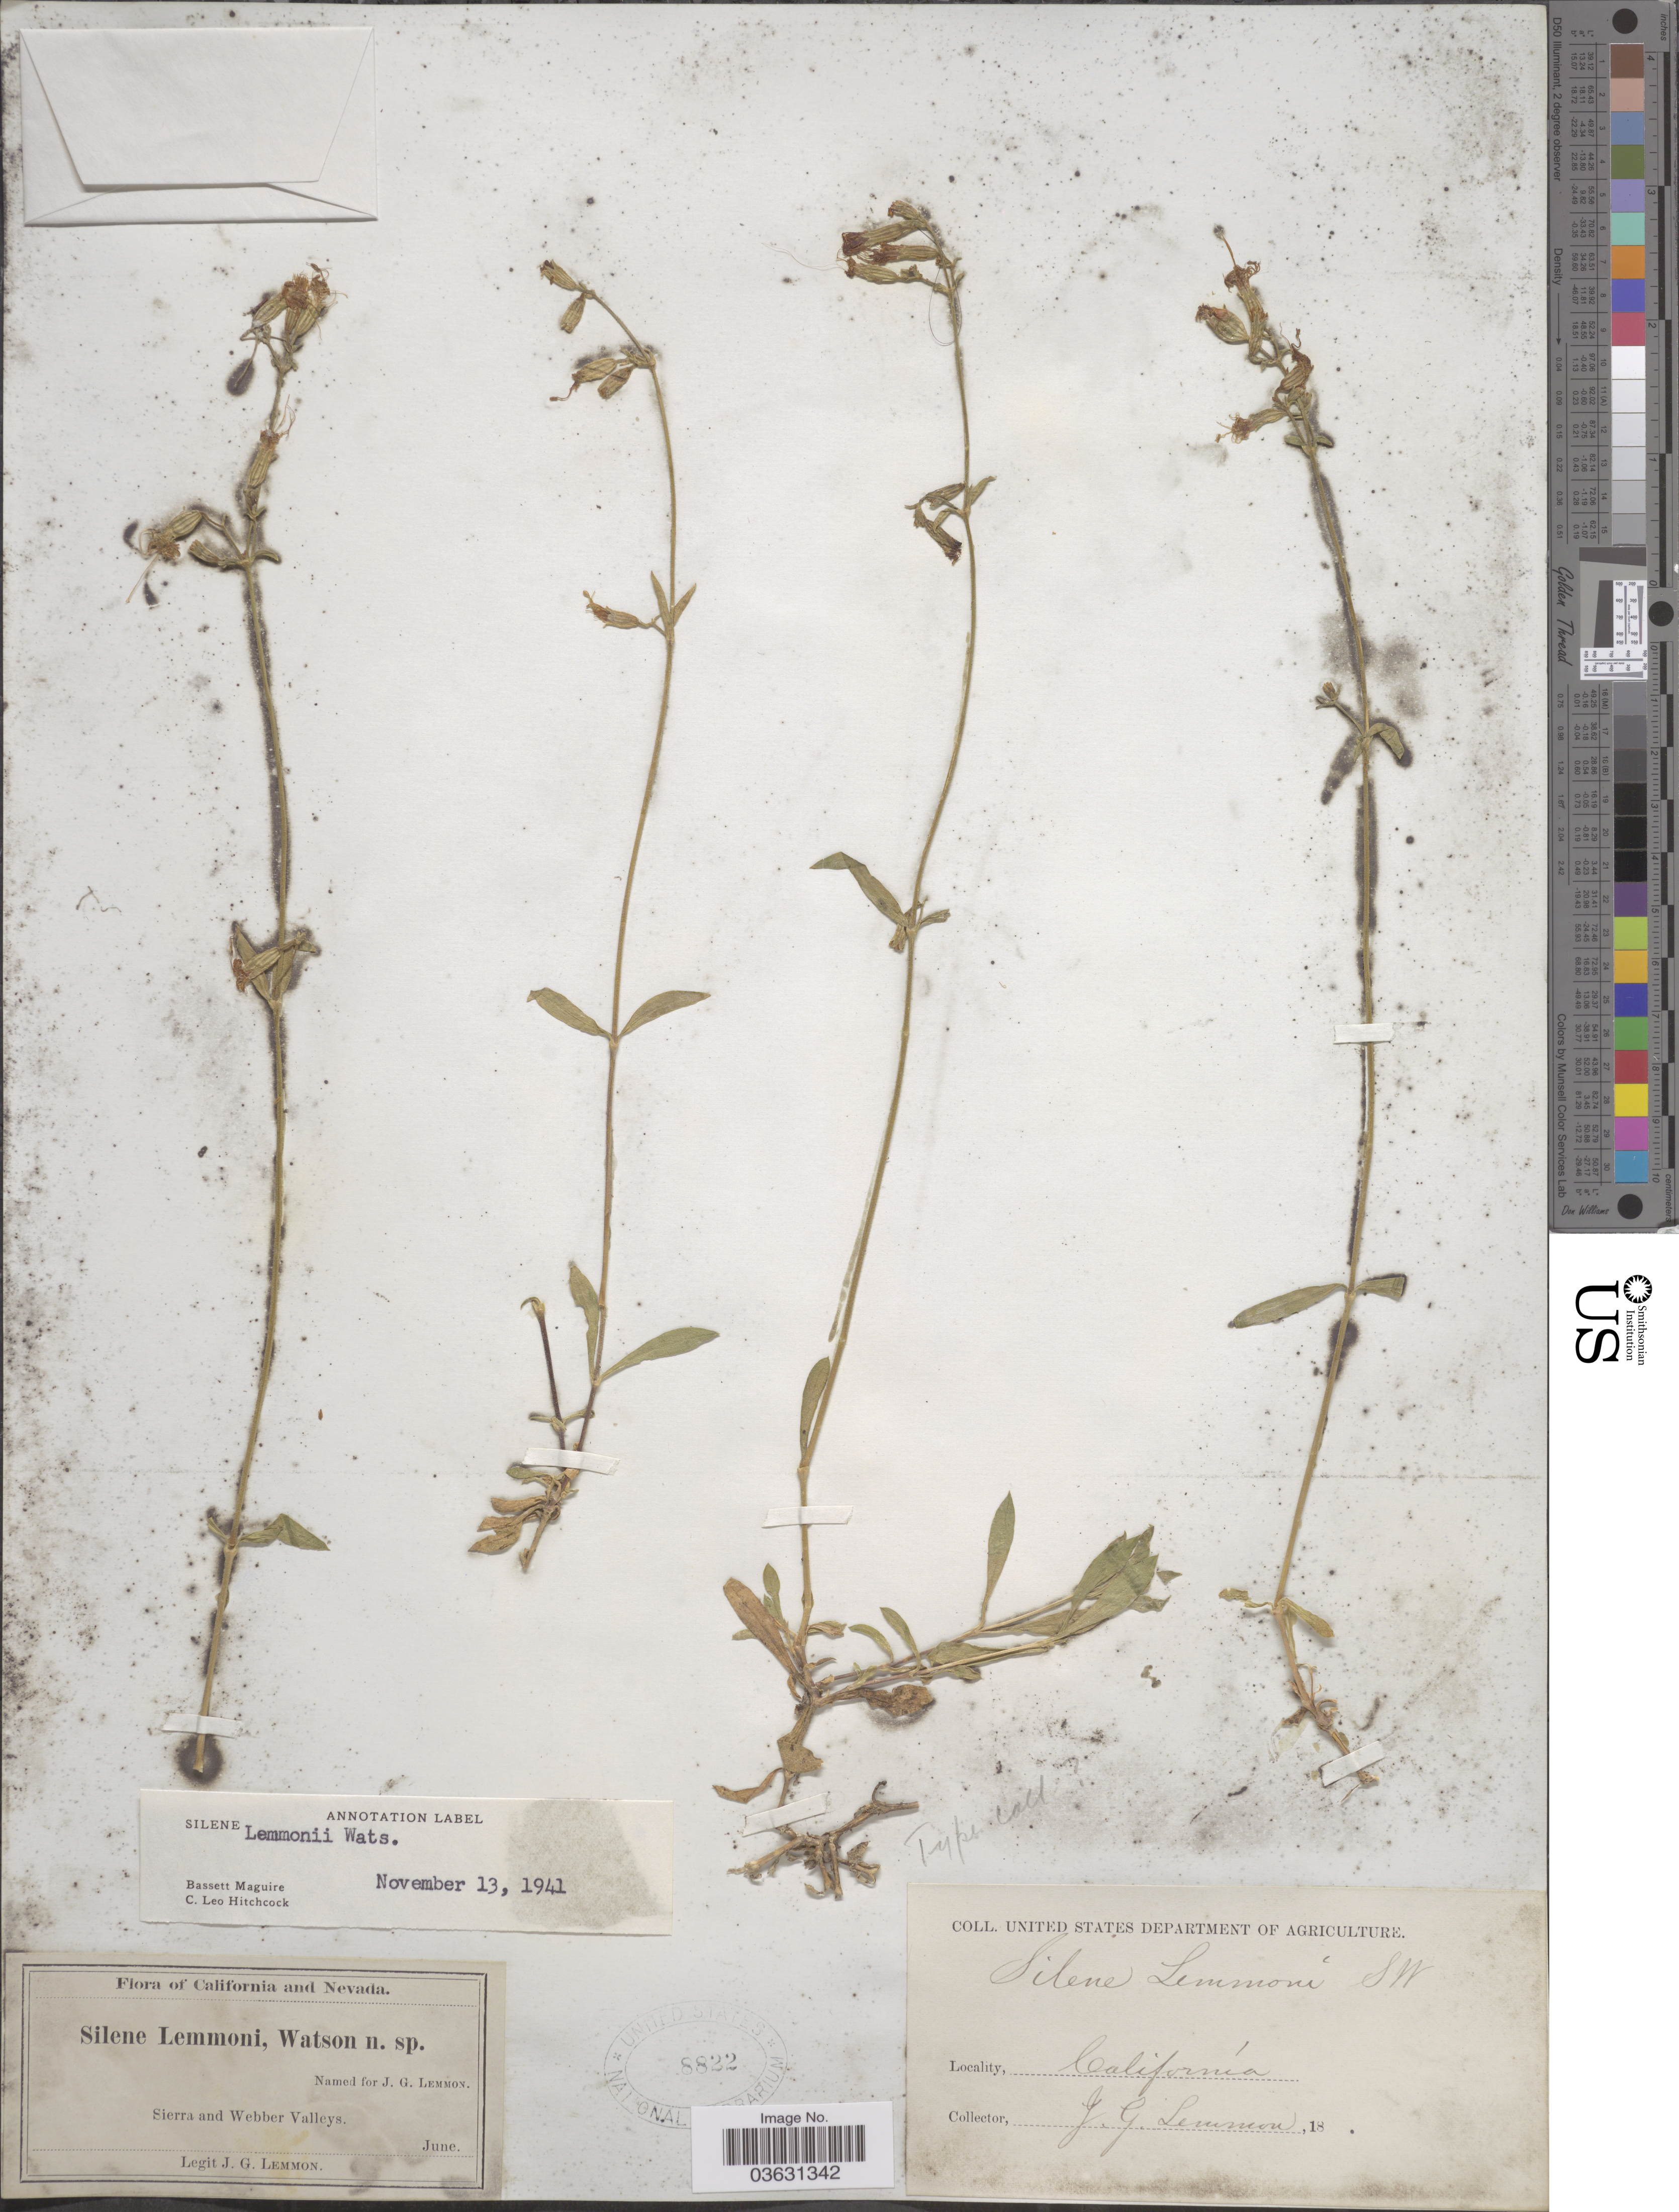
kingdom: Plantae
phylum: Tracheophyta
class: Magnoliopsida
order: Caryophyllales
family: Caryophyllaceae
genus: Silene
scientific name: Silene lemmonii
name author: S. Watson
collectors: J. Lemmon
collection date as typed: June 18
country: United States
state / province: California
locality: Sierra and Webber Valleys.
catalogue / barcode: US 8822